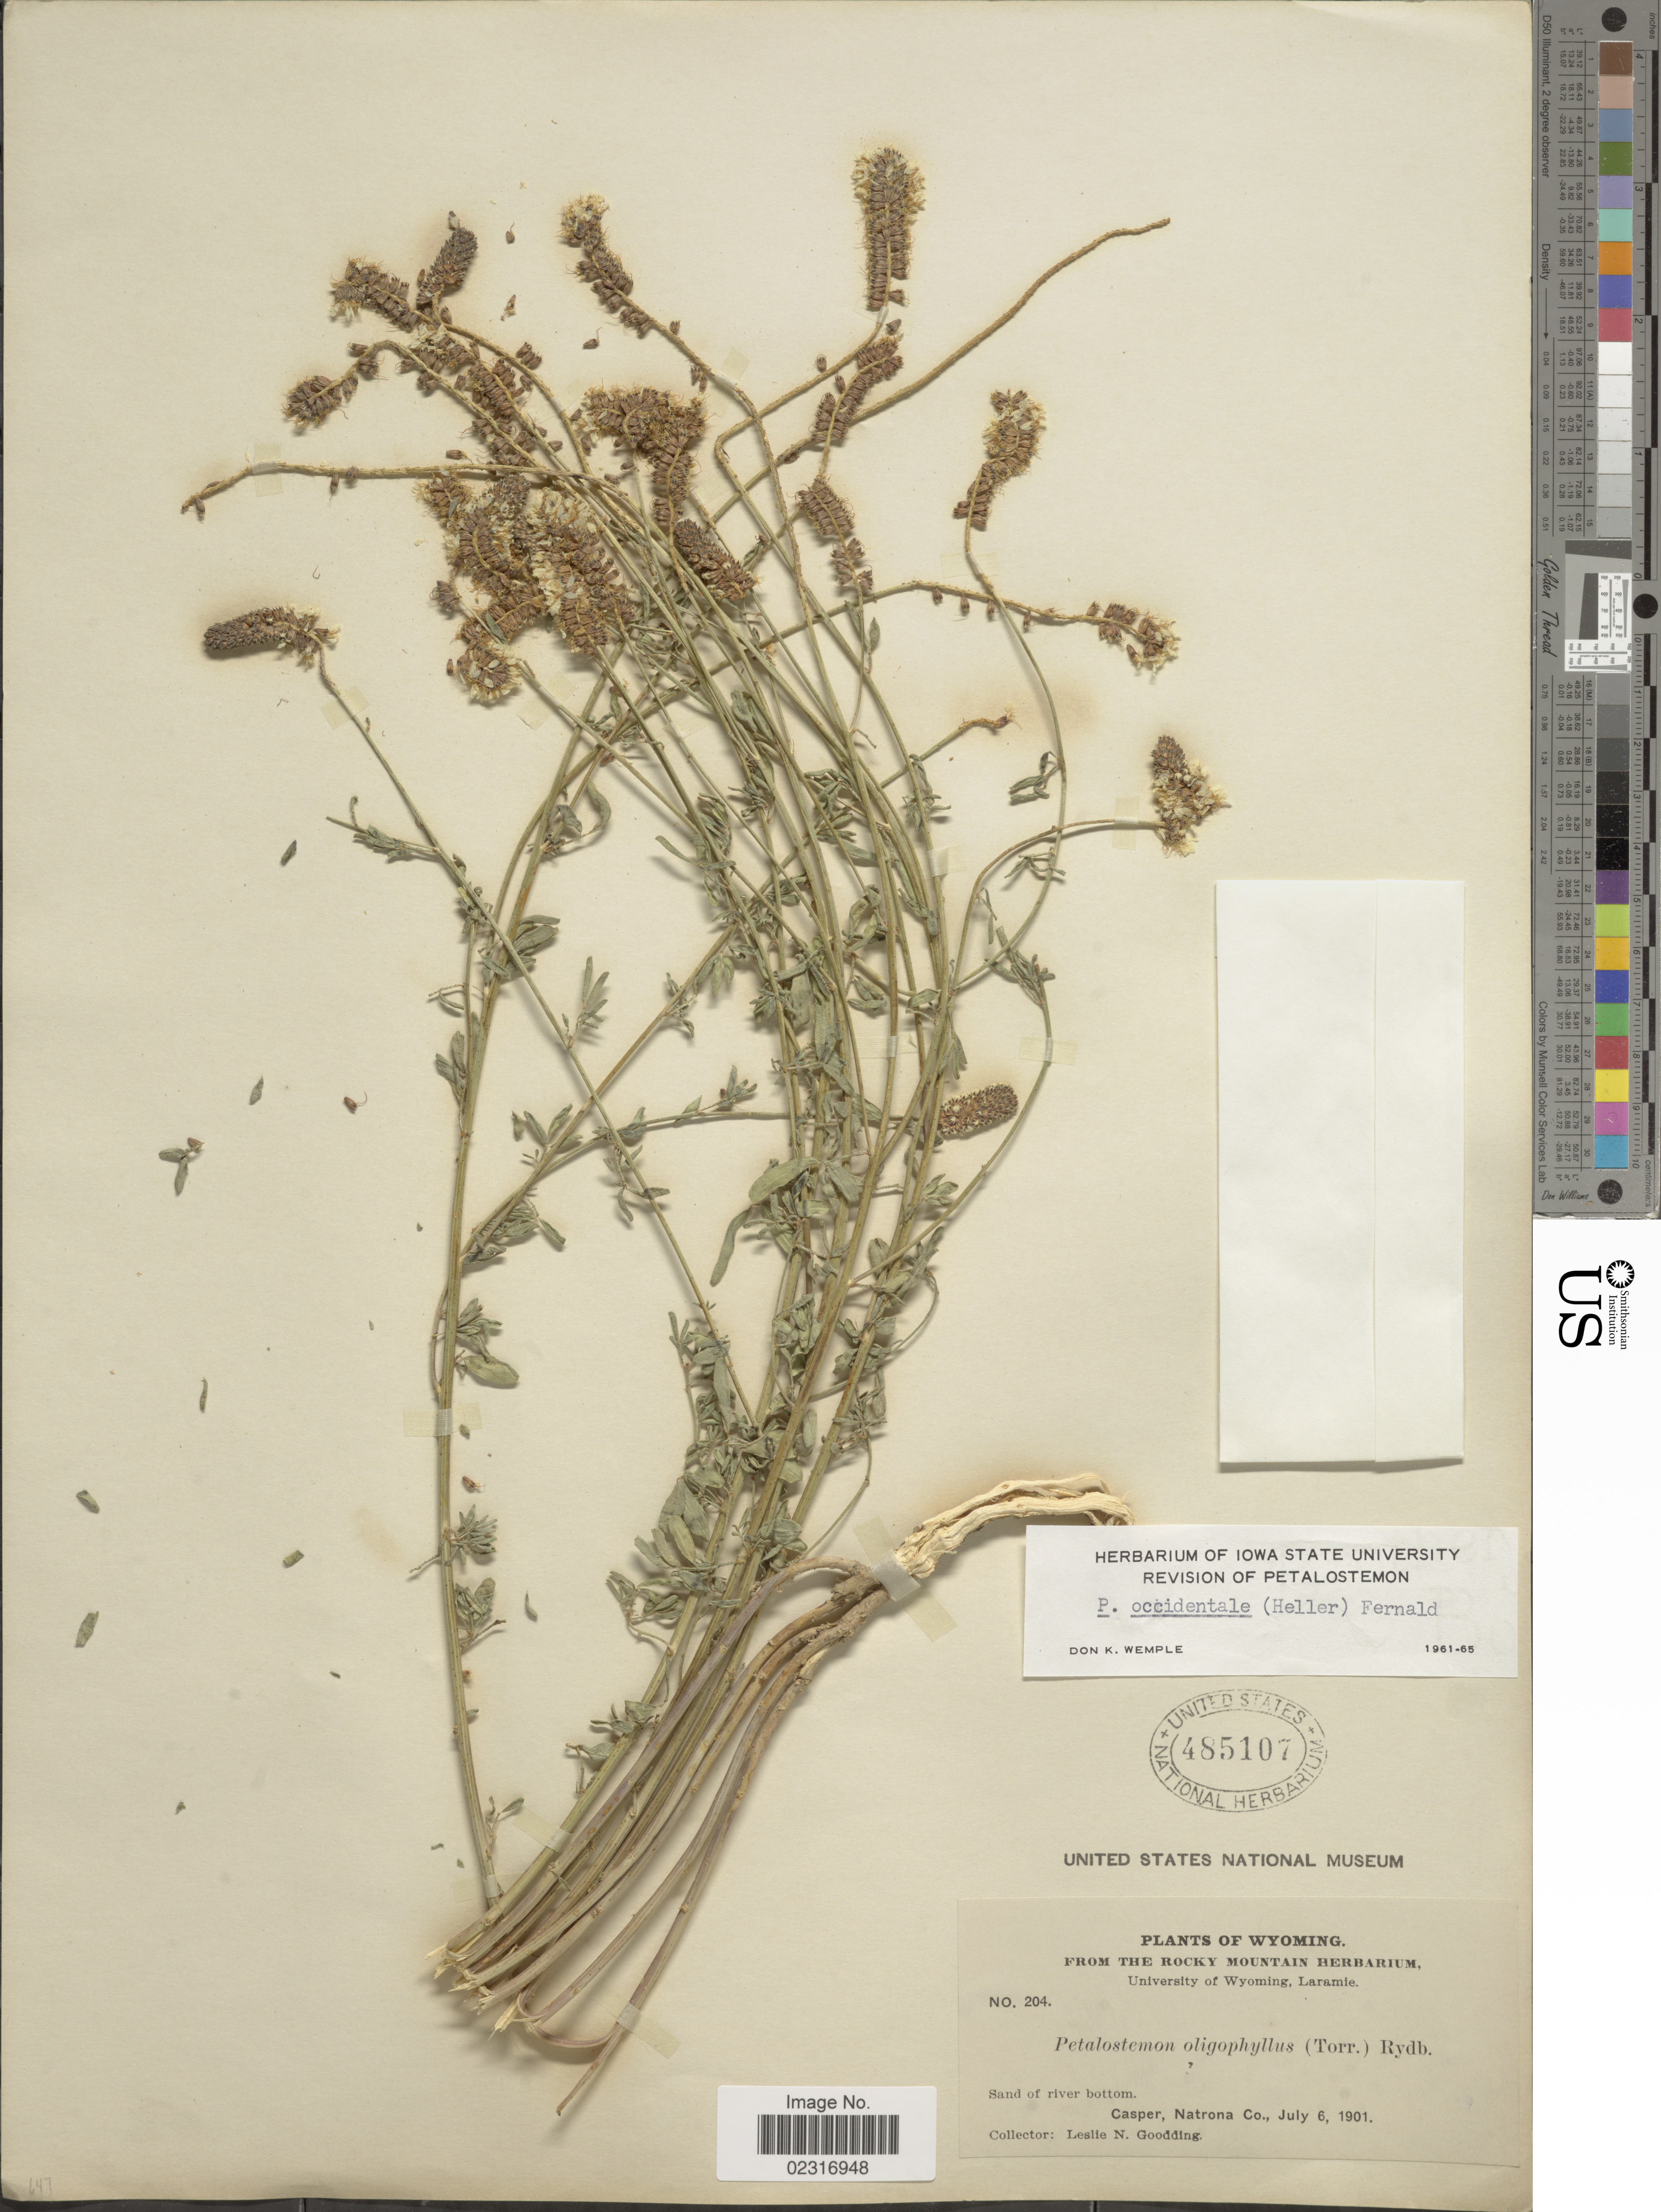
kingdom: Plantae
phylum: Tracheophyta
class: Magnoliopsida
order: Fabales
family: Fabaceae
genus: Dalea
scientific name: Dalea candida var. oligophylla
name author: (Torr) Shinners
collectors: L. N. Goodding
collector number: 204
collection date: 1901-07-06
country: United States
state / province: Wyoming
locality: Casper, Natrona Co.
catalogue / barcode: US 485107